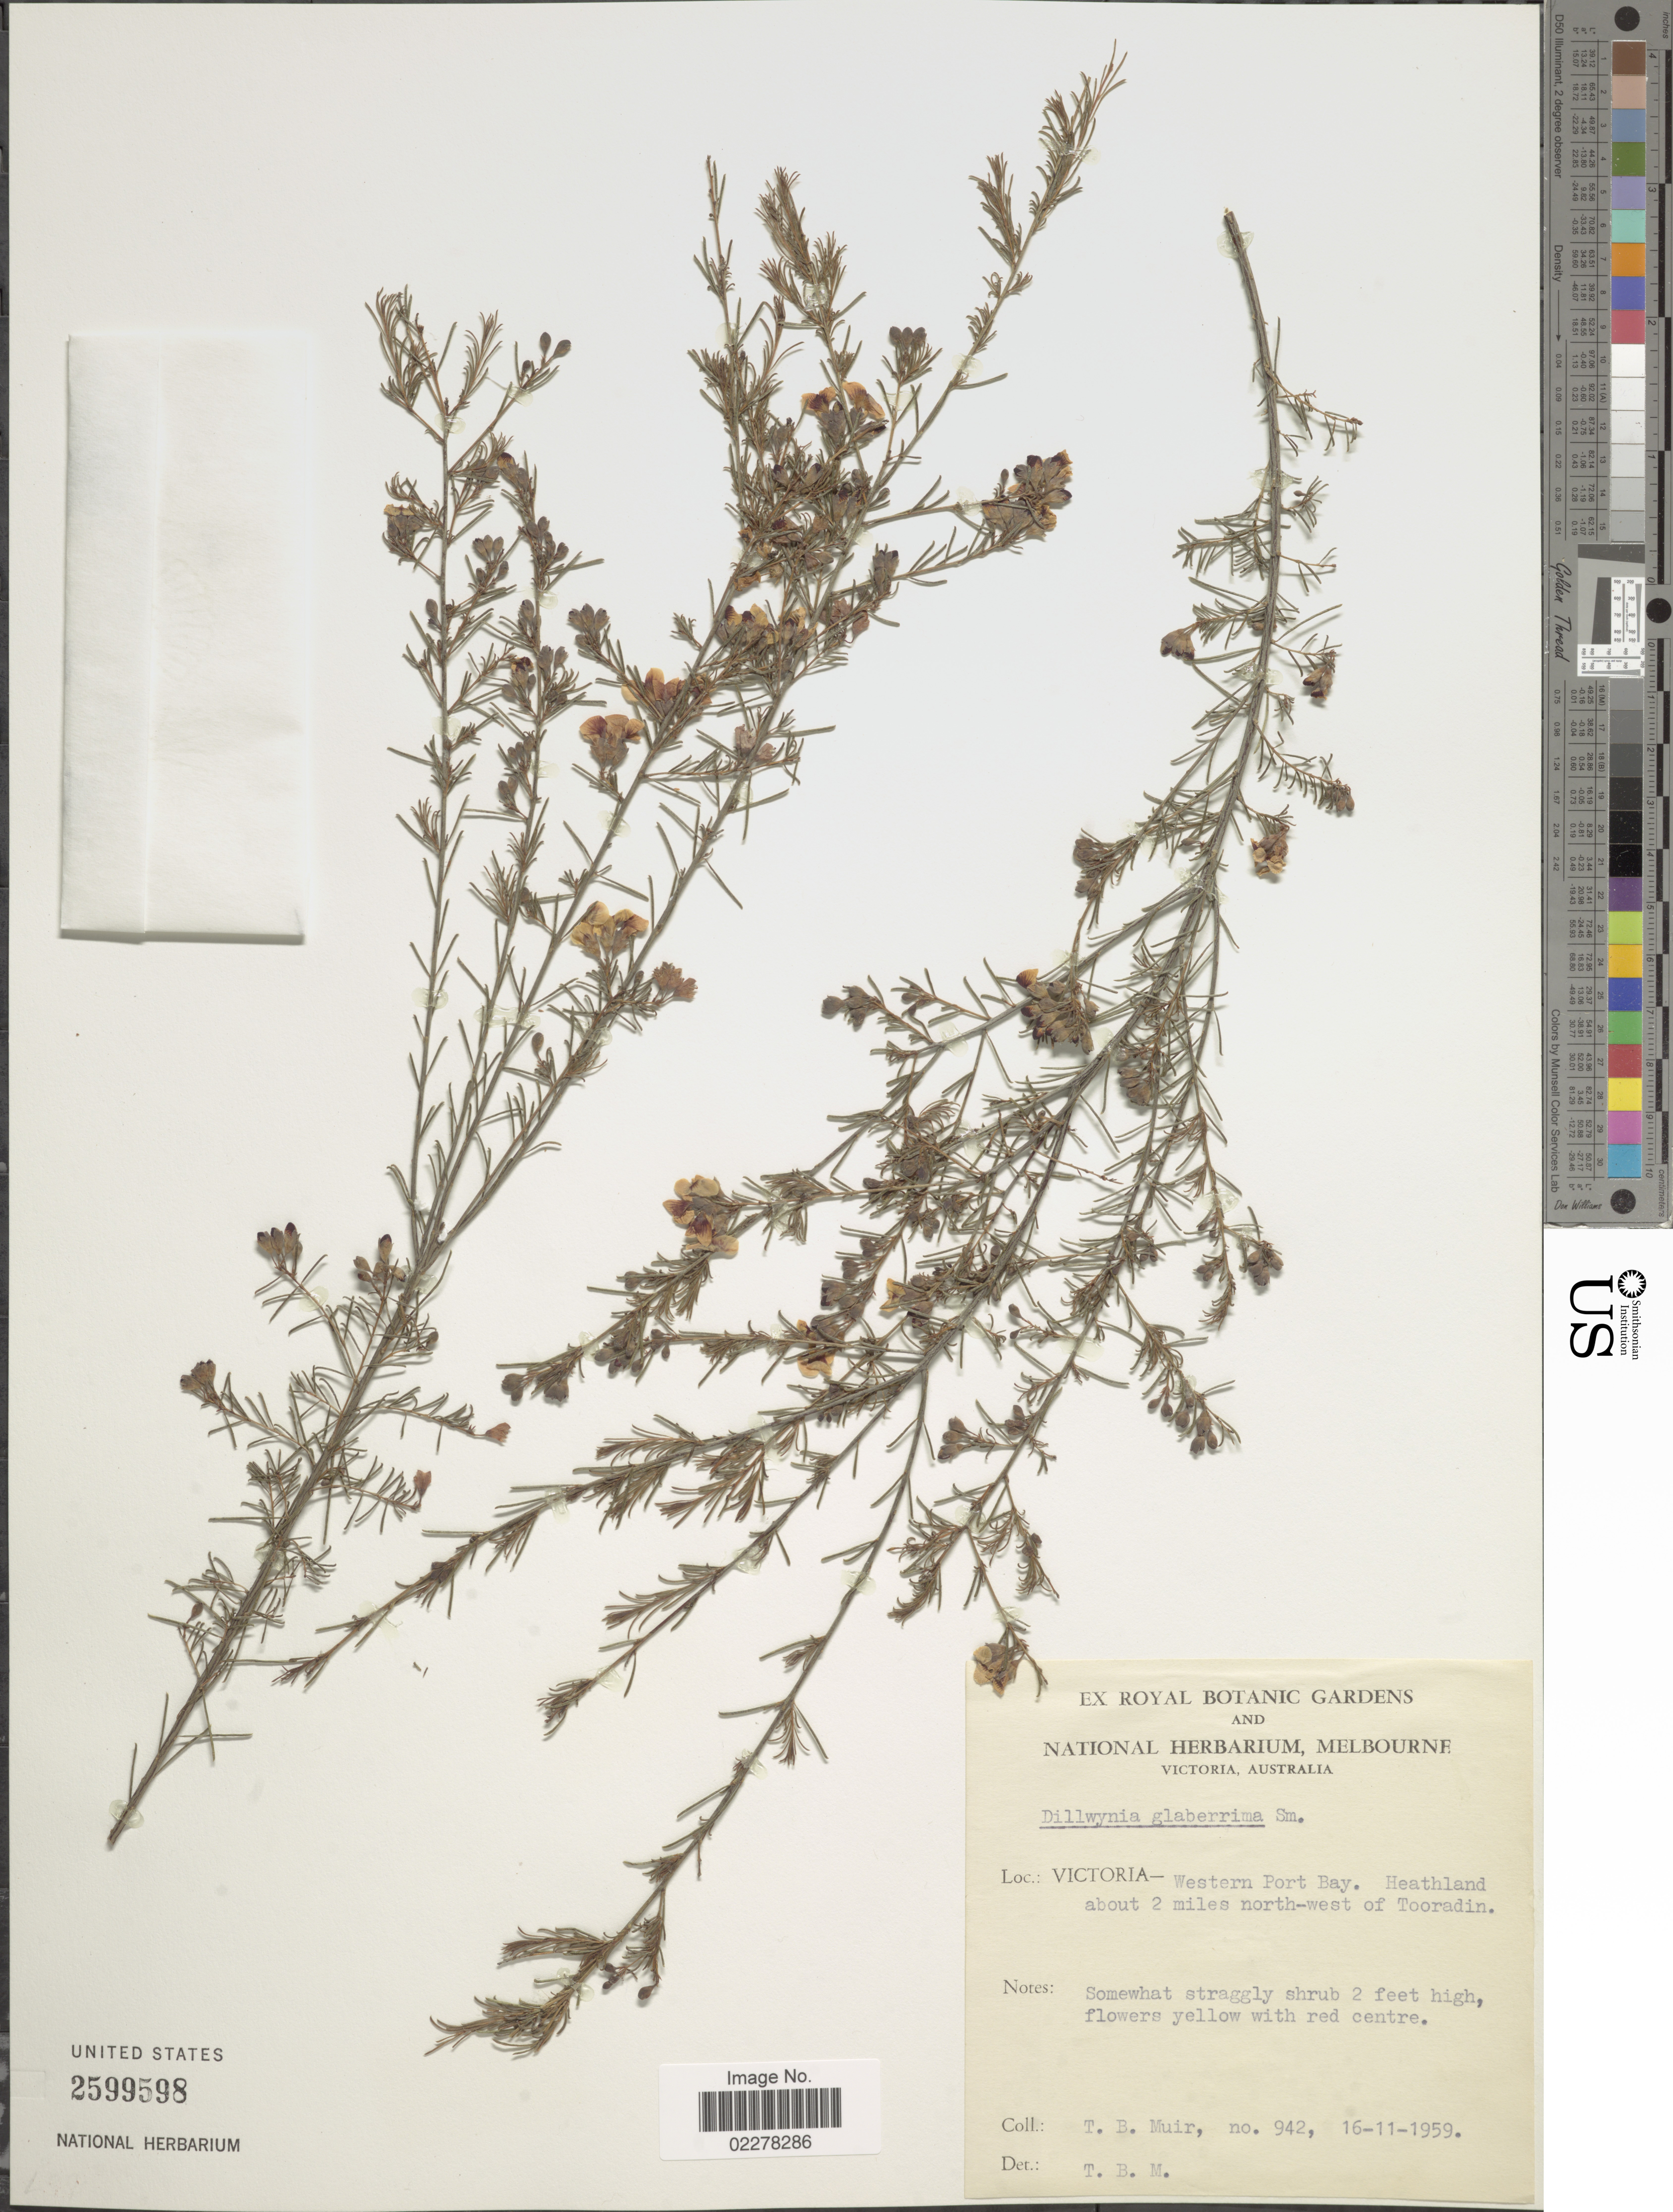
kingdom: Plantae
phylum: Tracheophyta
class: Magnoliopsida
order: Fabales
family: Fabaceae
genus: Dillwynia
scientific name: Dillwynia glaberrima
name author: Sm.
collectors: T. Muir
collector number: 942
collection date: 1959-11-16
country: Australia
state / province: Victoria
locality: Victoria - Western Port Bay. Heathland about 2 miles north-west of Tooradin.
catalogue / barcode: US 2599598